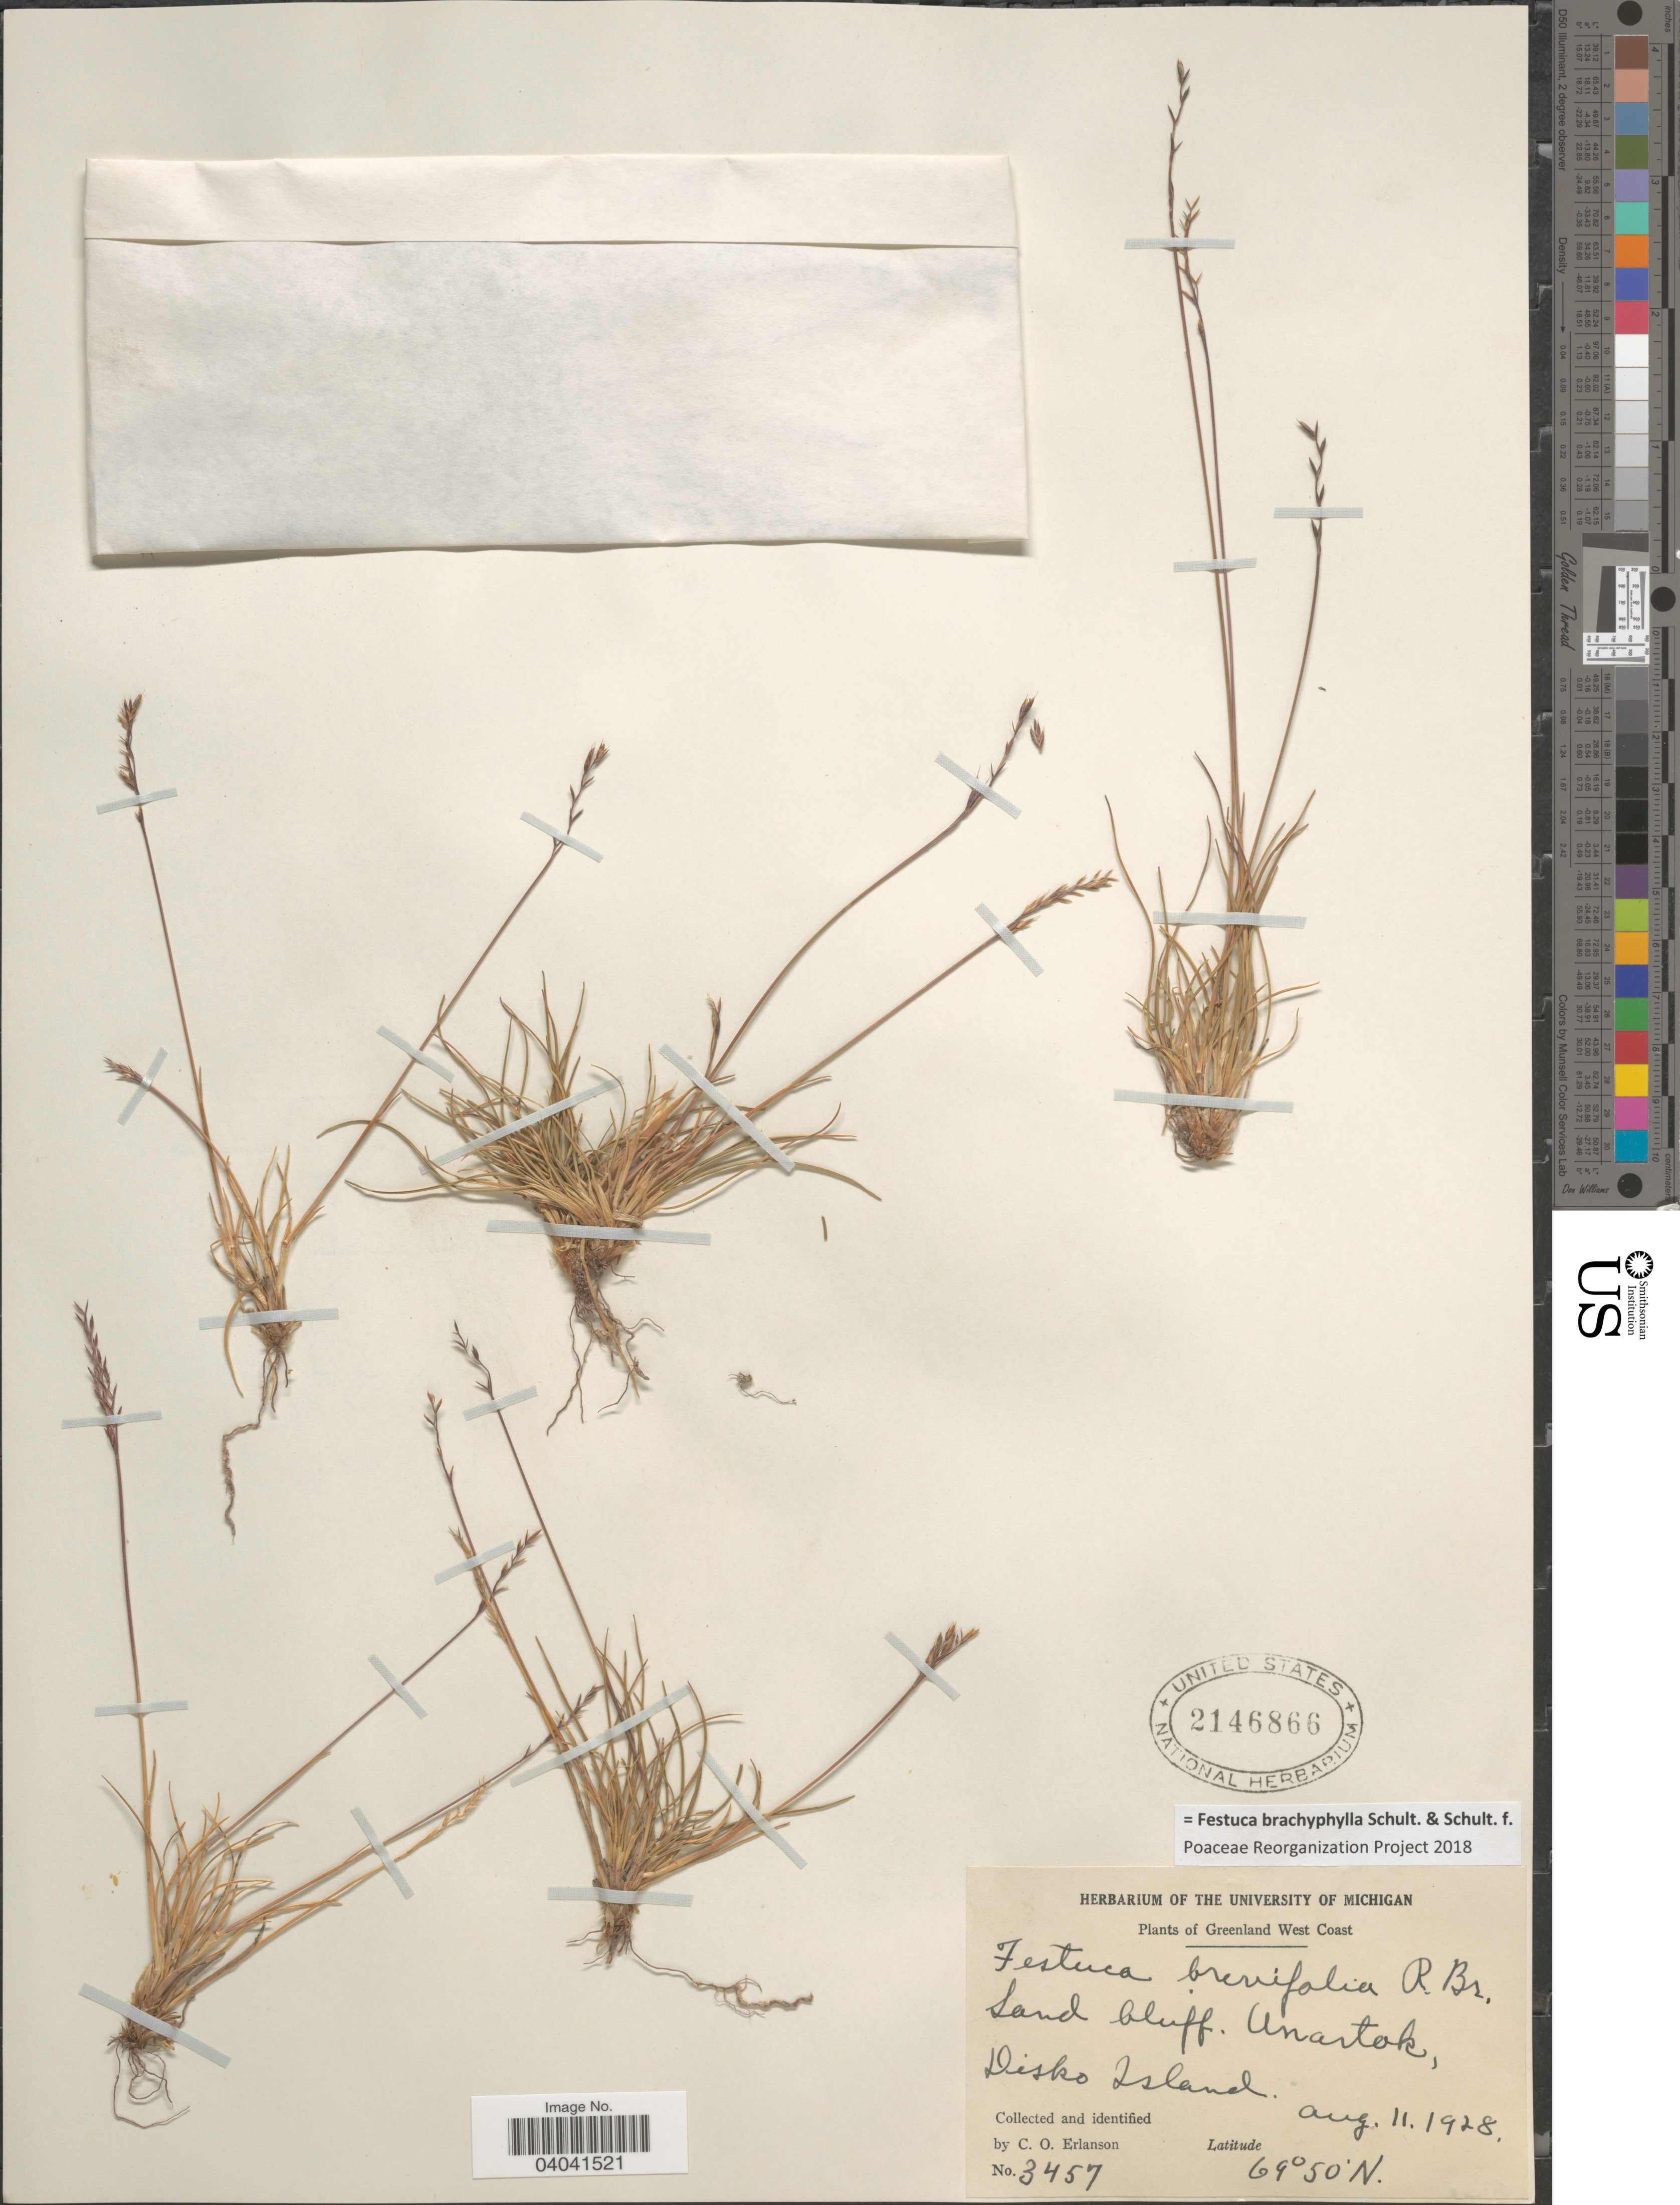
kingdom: Plantae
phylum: Tracheophyta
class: Liliopsida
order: Poales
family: Poaceae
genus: Festuca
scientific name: Festuca brachyphylla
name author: Schult. & Schult. f.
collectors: C. O. Erlanson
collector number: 3457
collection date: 1928-08-11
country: Greenland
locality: Greenland West Coast. Unartok, Disko Island.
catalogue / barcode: US 2146866